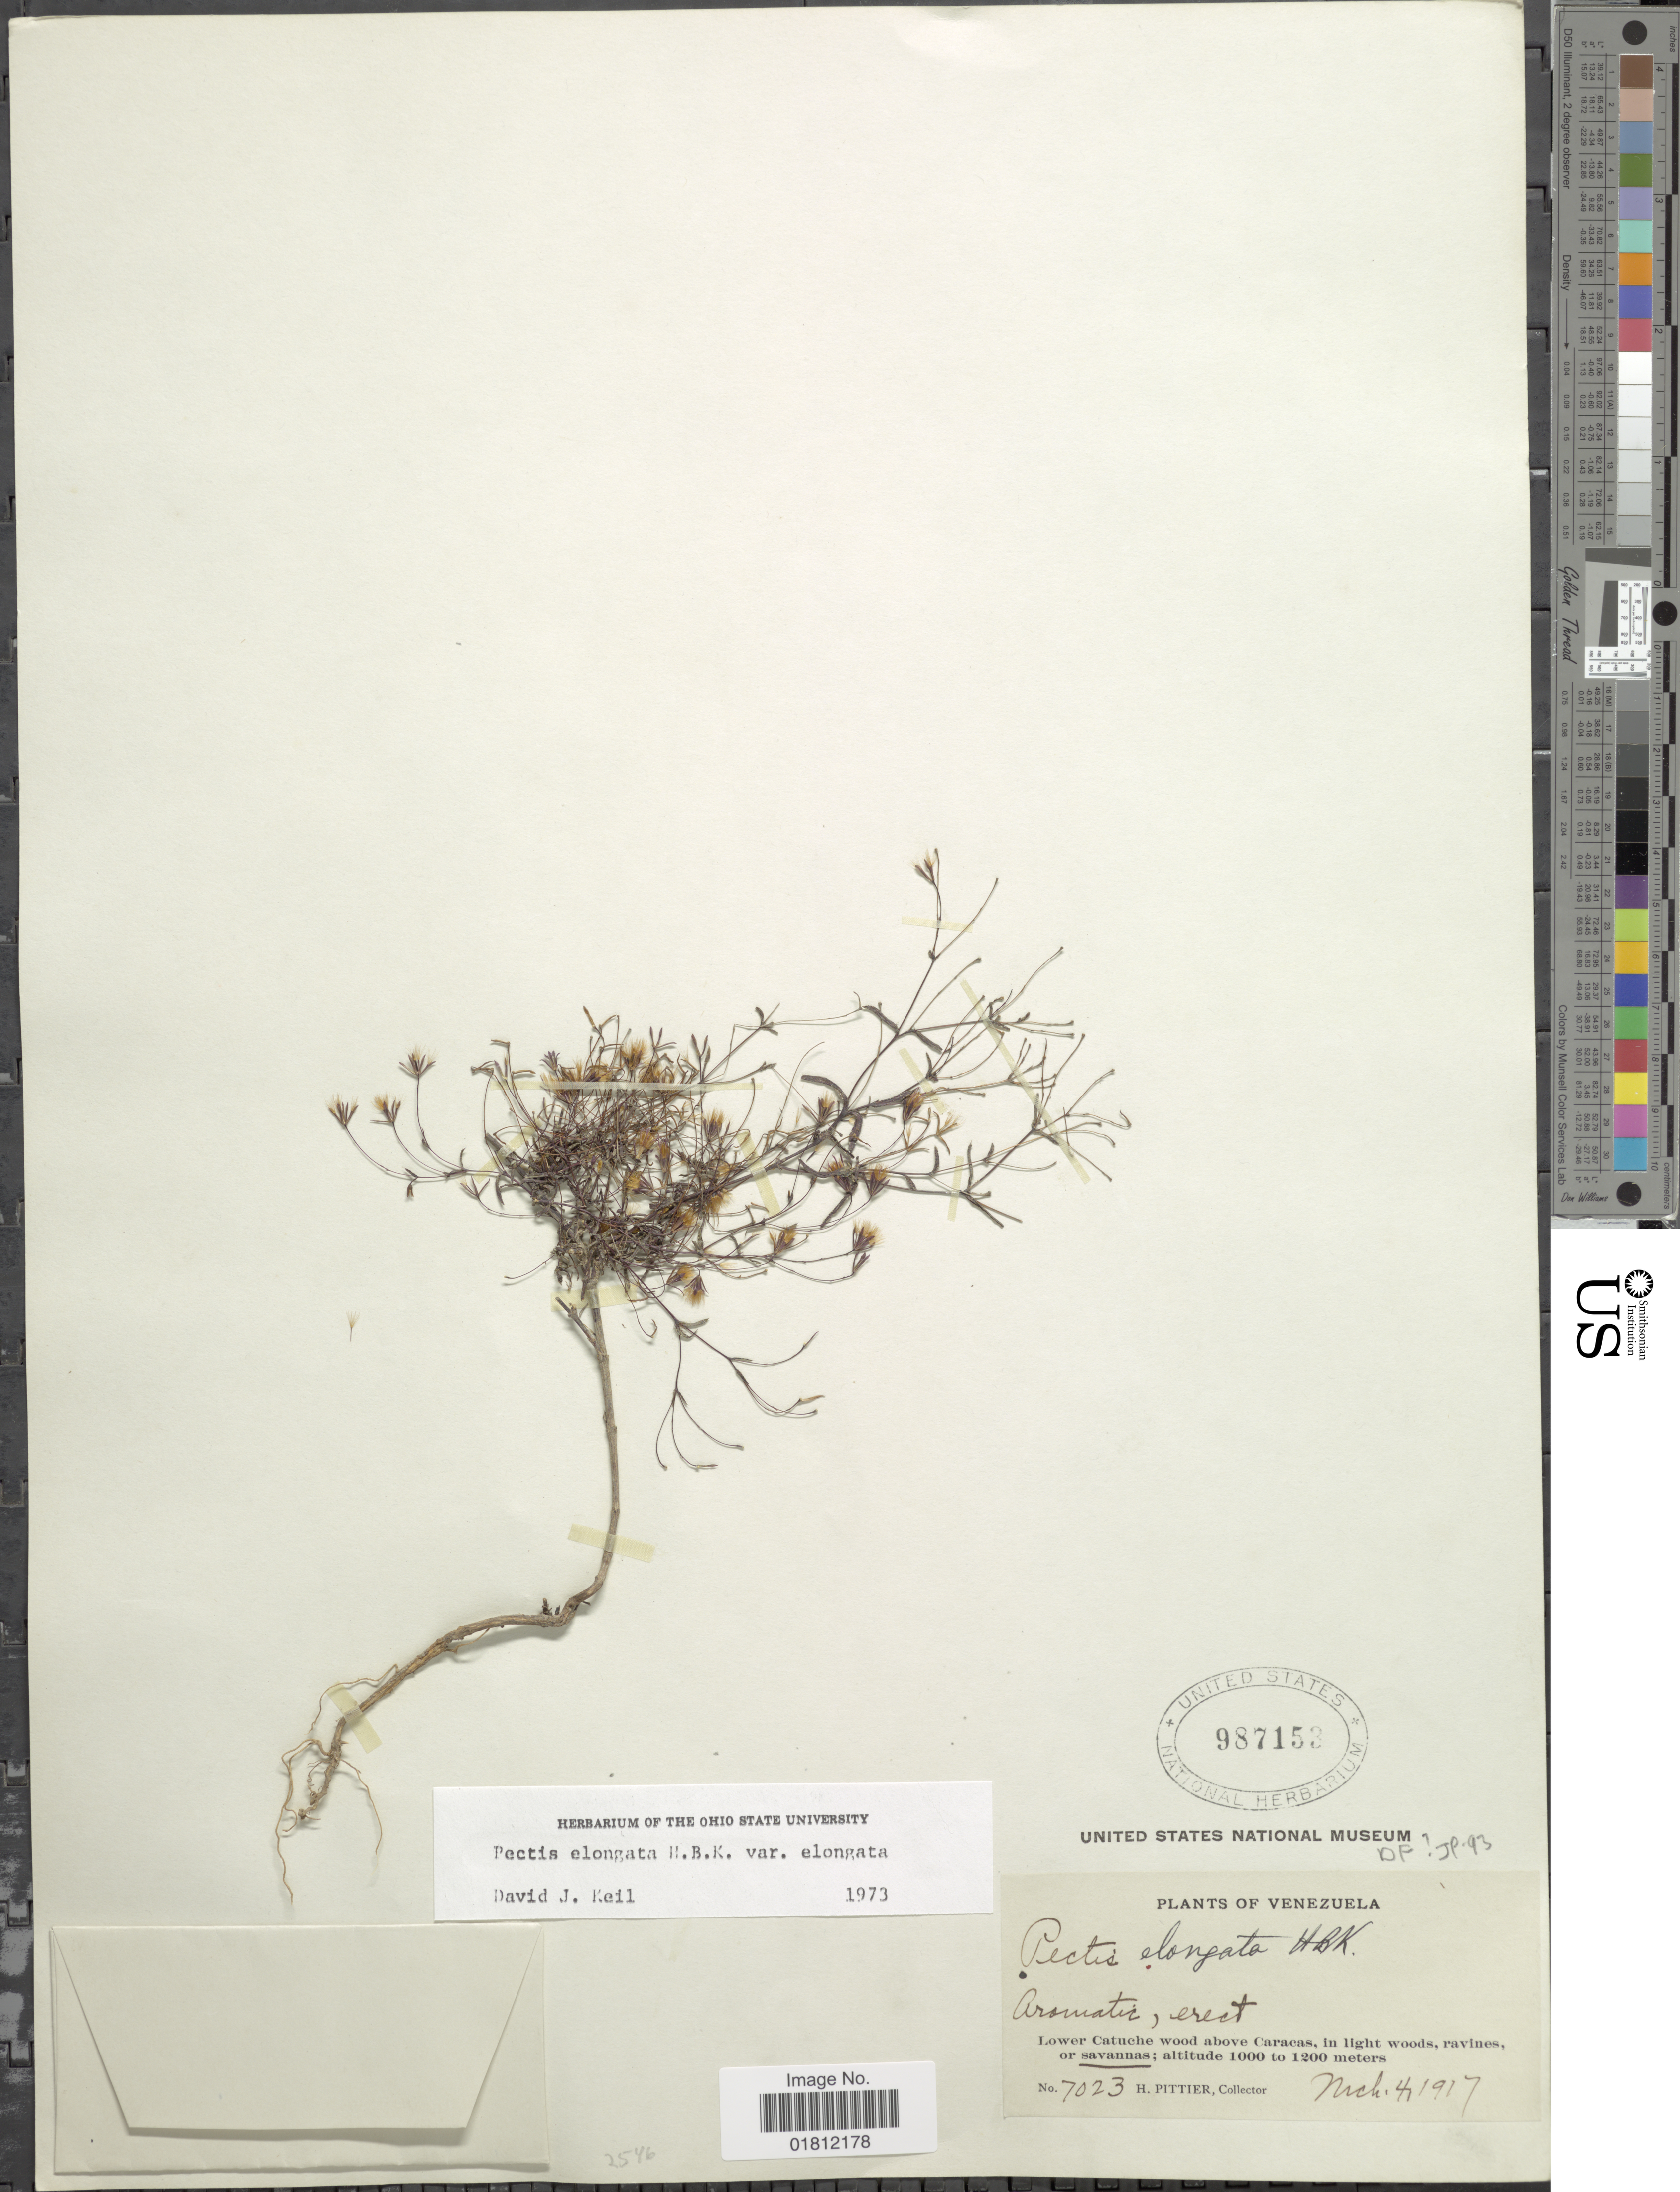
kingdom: Plantae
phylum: Tracheophyta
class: Magnoliopsida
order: Asterales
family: Asteraceae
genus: Pectis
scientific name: Pectis elongata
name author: Kunth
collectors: H. F. Pittier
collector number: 7023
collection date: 1917-03-04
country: Venezuela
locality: Lower Catuche wood above caracas, in light woods, ravines, or savannas.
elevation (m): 1000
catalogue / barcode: US 987153